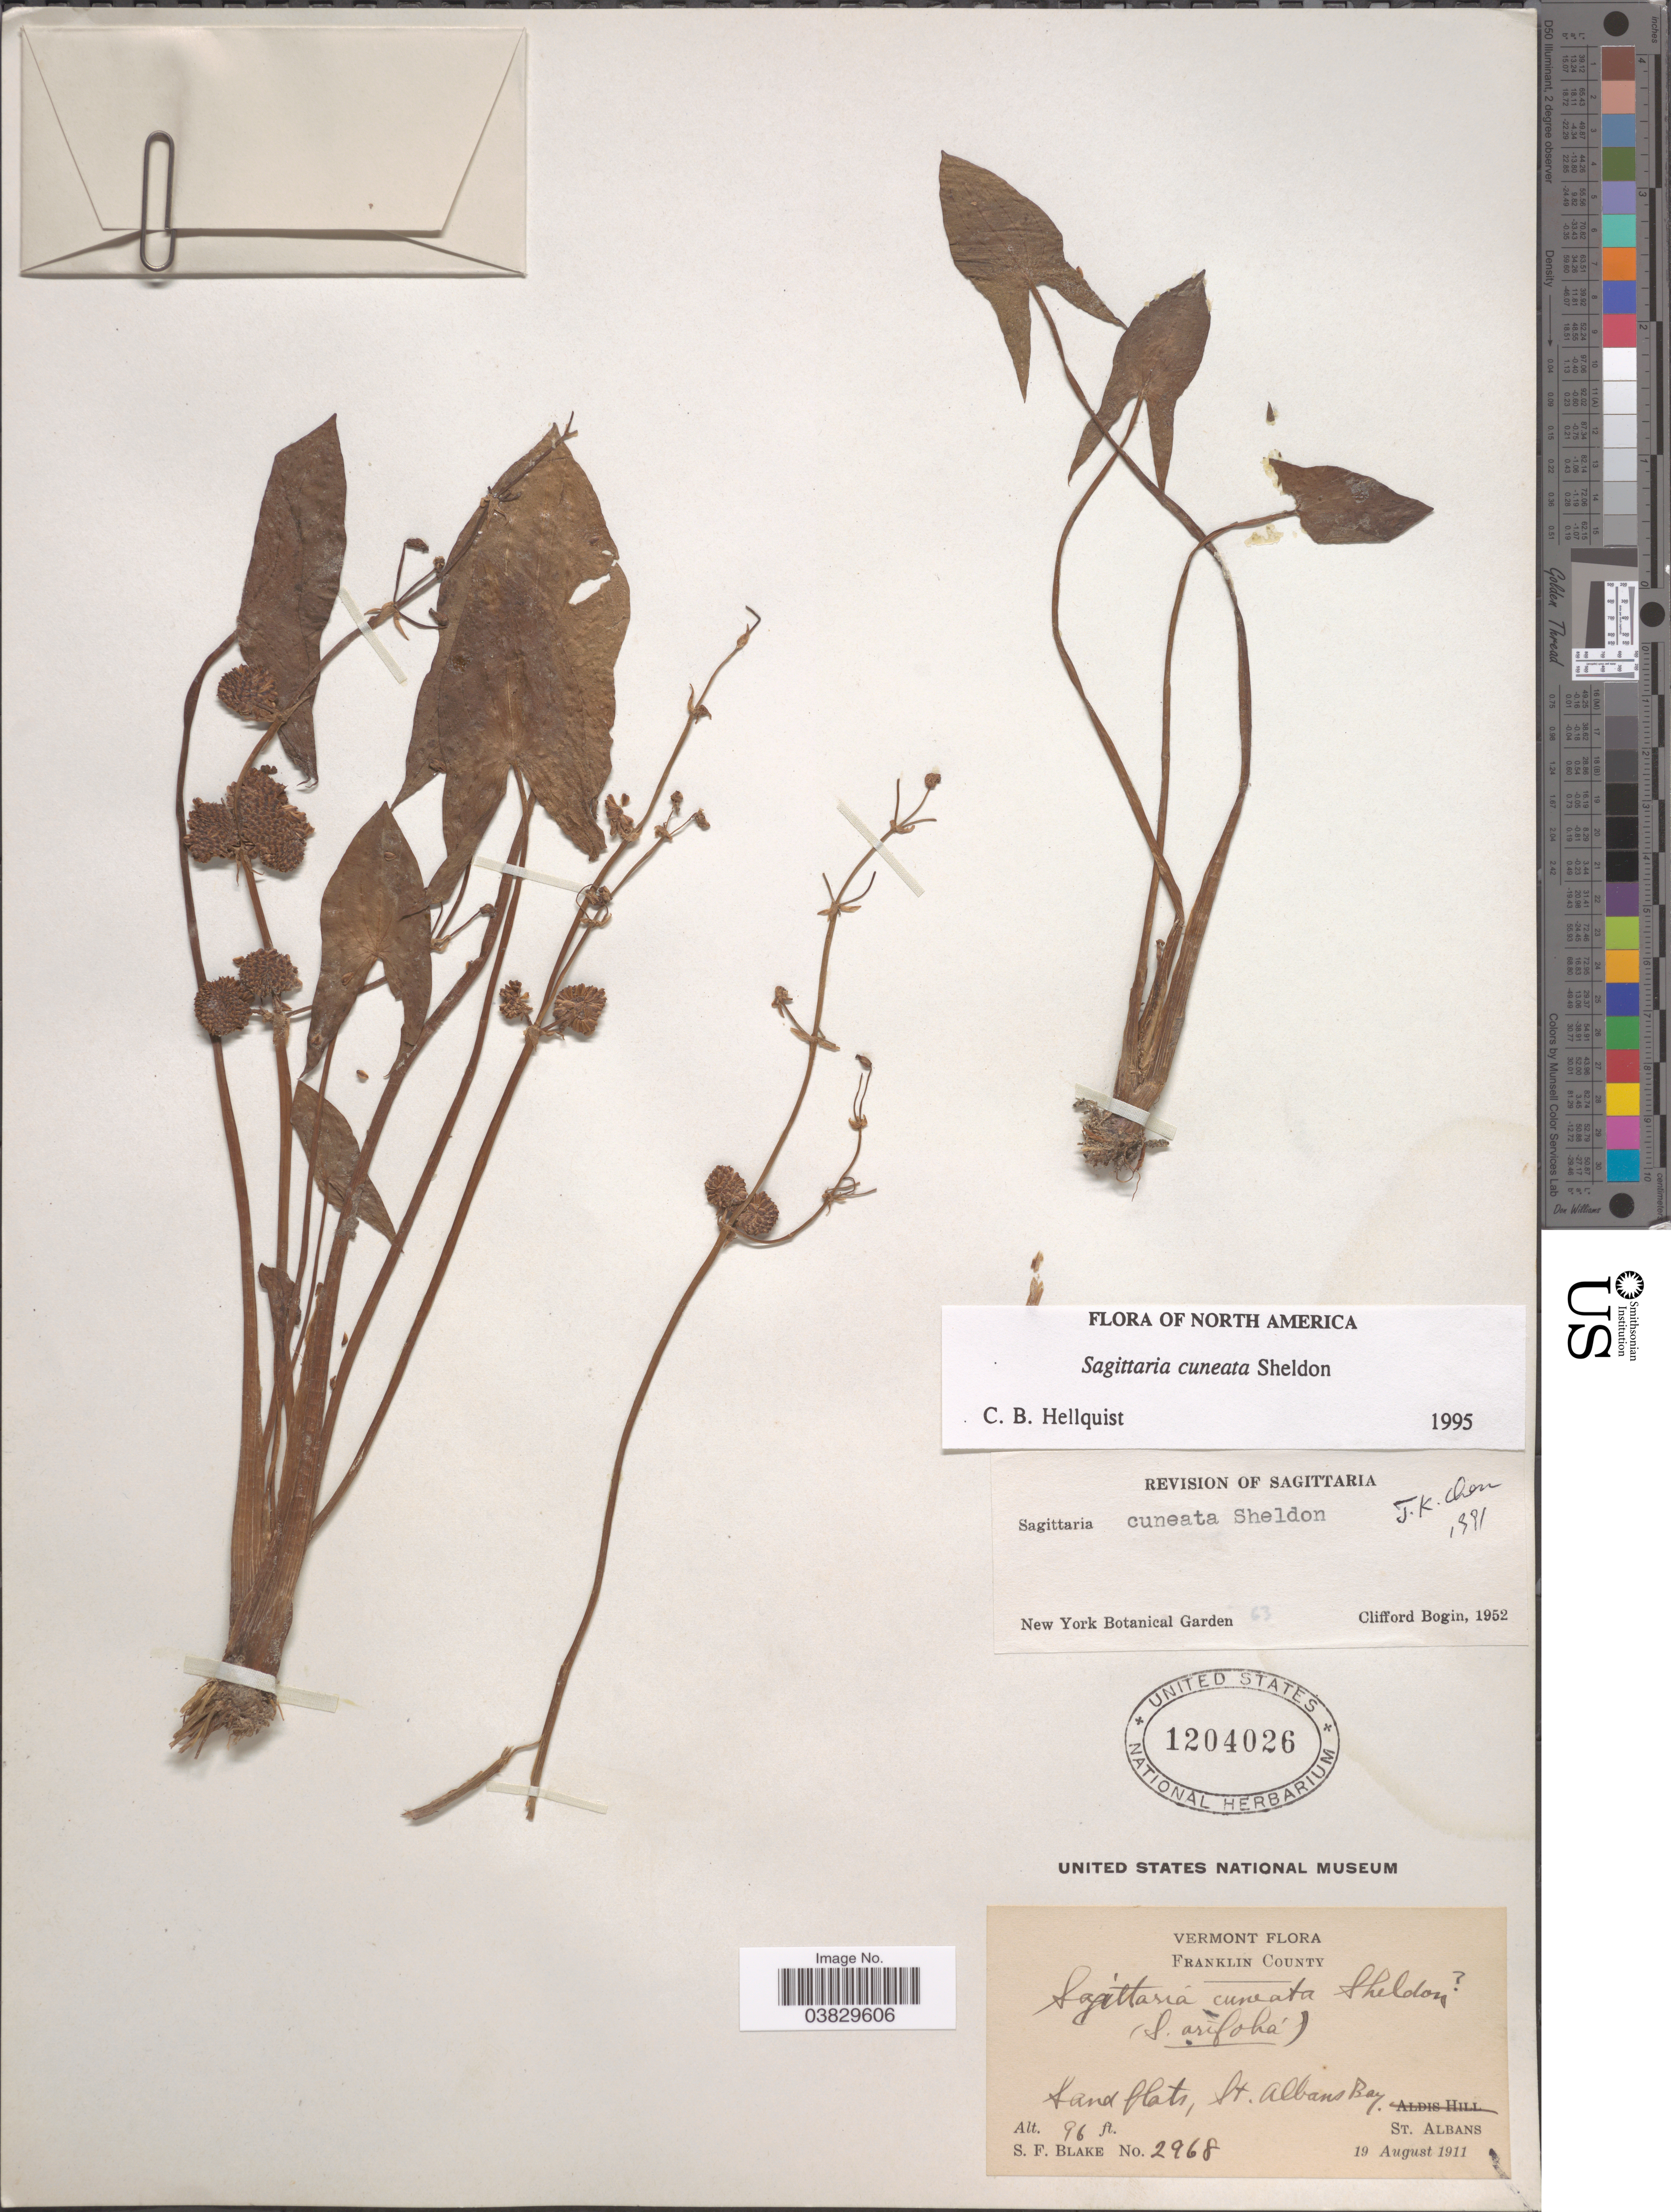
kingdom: Plantae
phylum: Tracheophyta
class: Liliopsida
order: Alismatales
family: Alismataceae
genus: Sagittaria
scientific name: Sagittaria cuneata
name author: E. Sheld.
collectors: S. Blake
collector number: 2968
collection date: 1911-08-19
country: United States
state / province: Vermont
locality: Franklin County. St. Albans Bay. St. Albans.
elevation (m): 29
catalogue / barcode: US 1204026